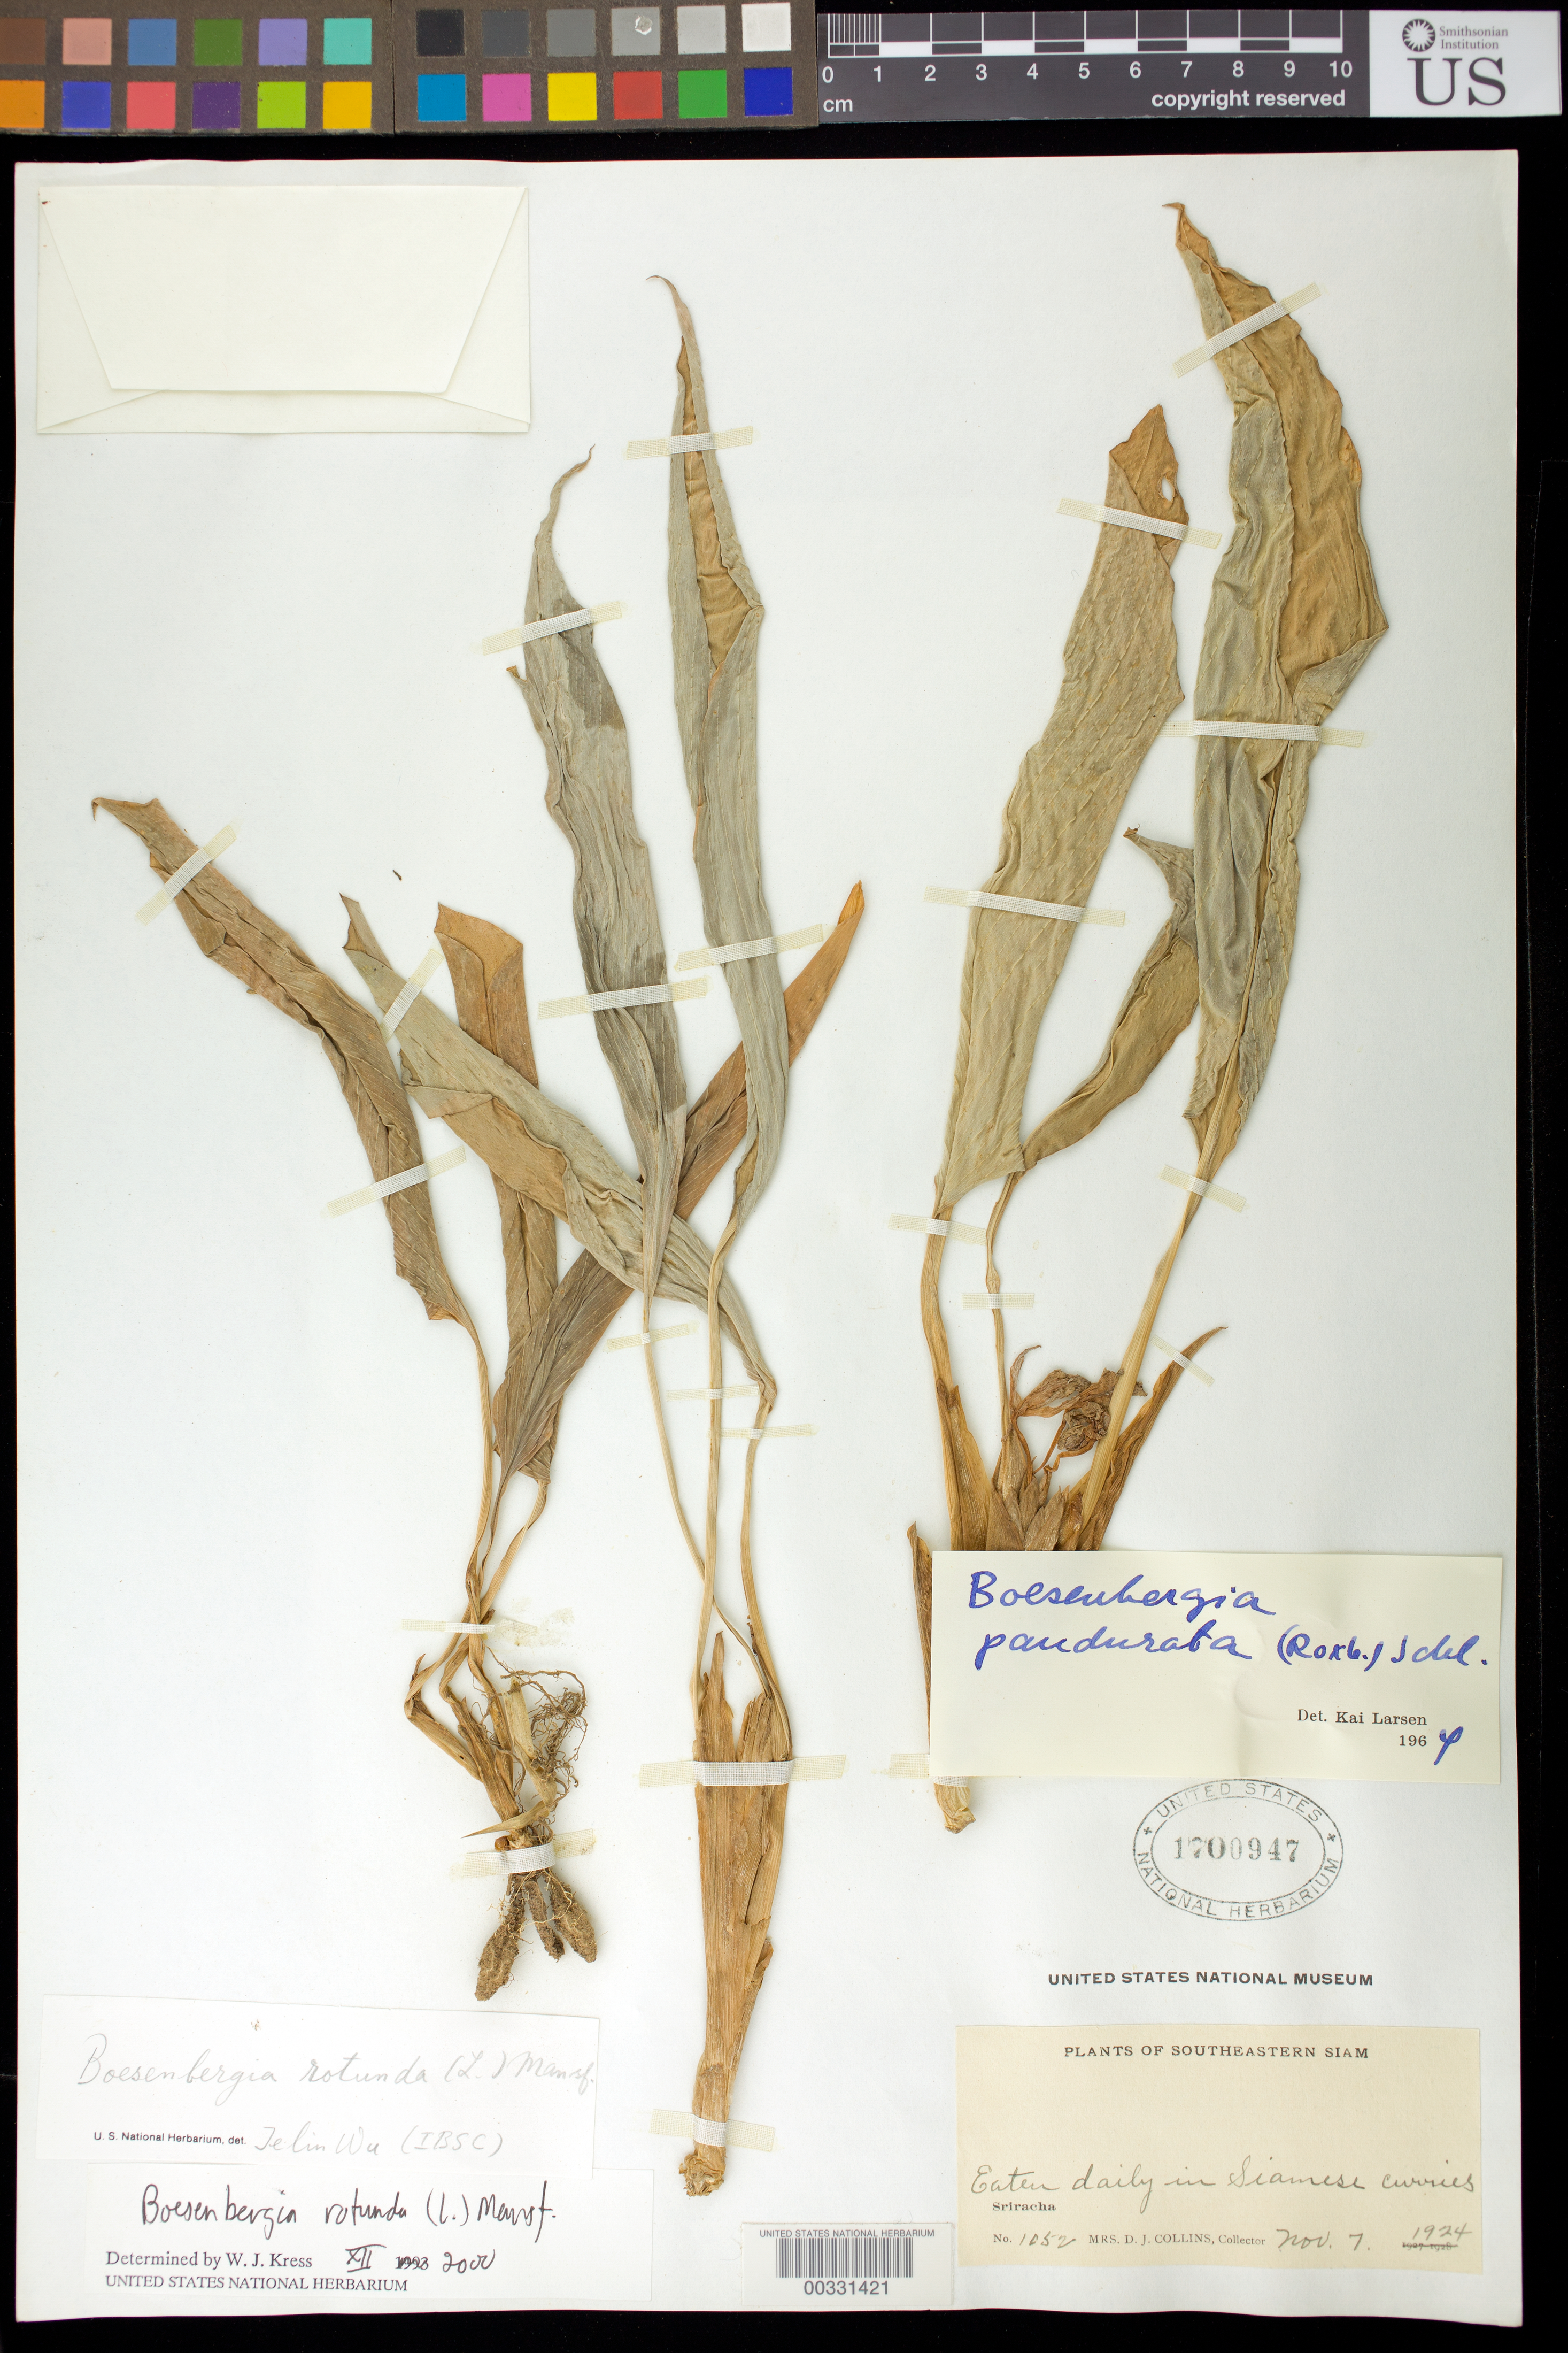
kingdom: Plantae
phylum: Tracheophyta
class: Liliopsida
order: Zingiberales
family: Zingiberaceae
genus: Boesenbergia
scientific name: Boesenbergia rotunda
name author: (L.) Mansf.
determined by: Kress, W. J., (US), Smithsonian Institution - National Museum of Natural History (UNITED STATES)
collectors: Mrs. D. J. Collins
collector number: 1052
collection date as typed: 07 Nov 1924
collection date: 1924-11-07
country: Thailand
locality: Plants of southeastern siam, sriracha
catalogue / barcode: US 1700947